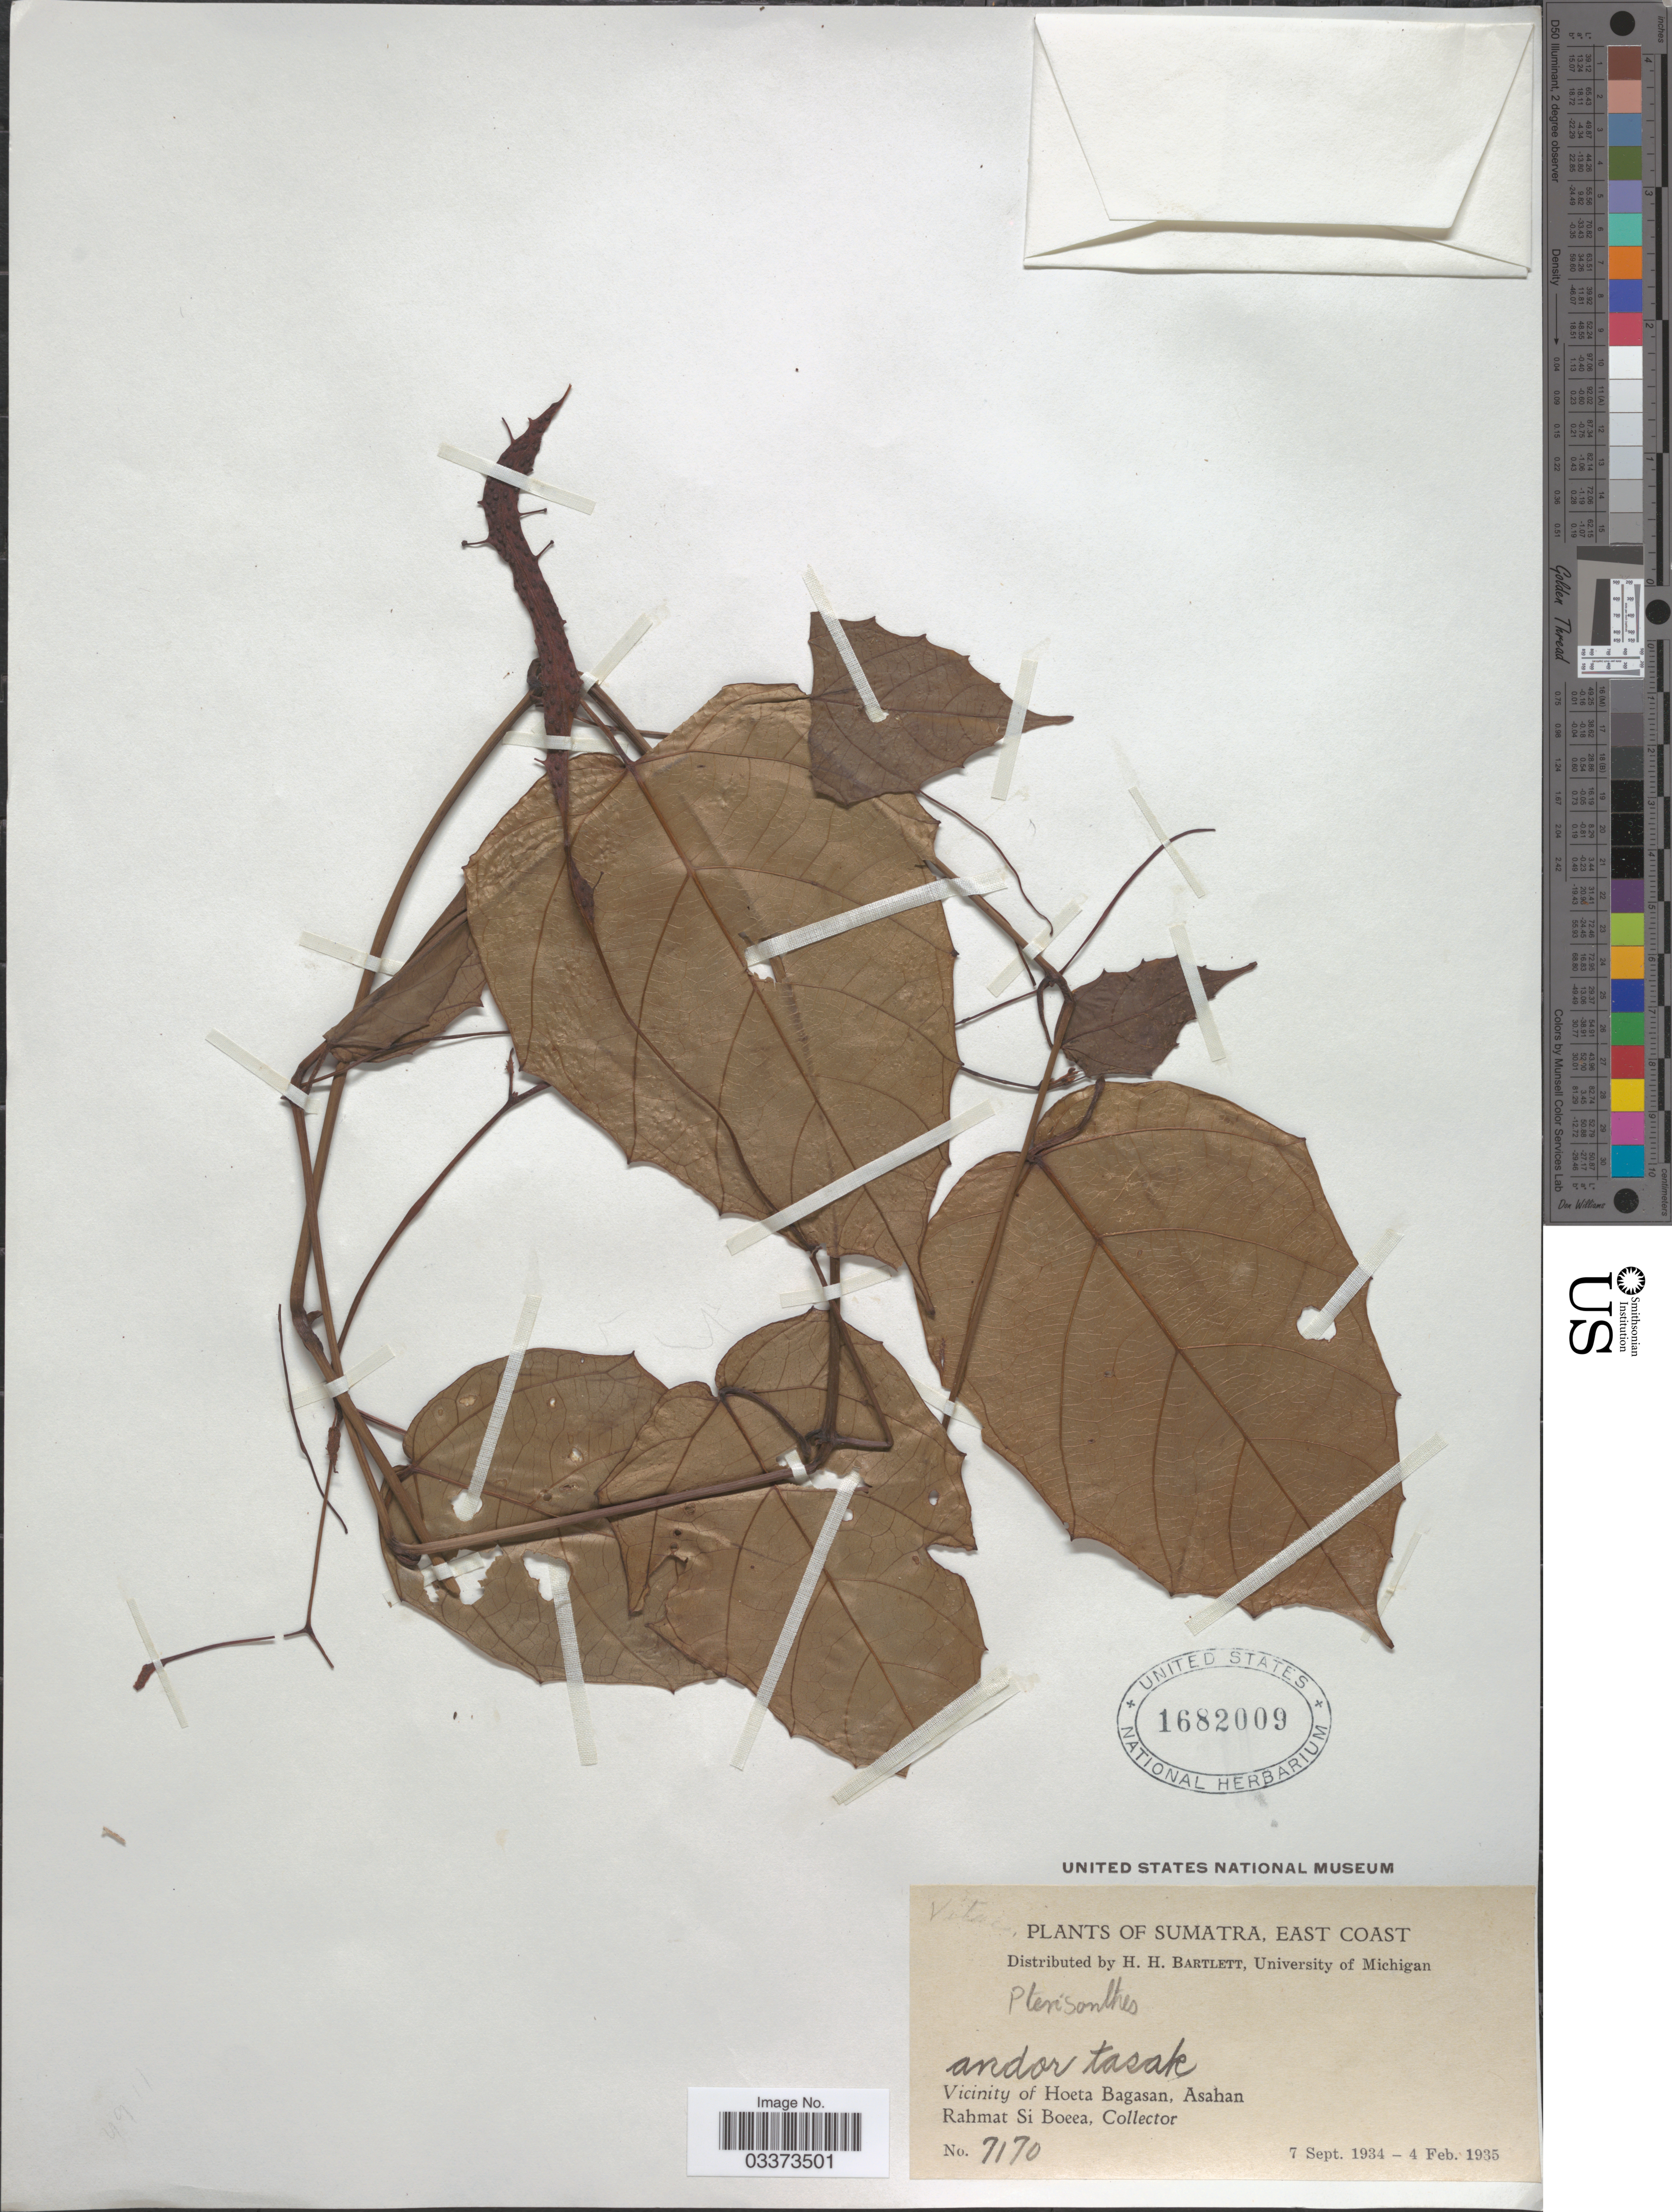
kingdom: Plantae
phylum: Tracheophyta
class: Magnoliopsida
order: Vitales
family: Vitaceae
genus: Pterisanthes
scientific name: Pterisanthes sp.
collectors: Rahmat Si Boeea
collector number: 7170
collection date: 1934-09-07/1935-02-04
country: Indonesia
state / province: Sumatra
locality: East Coast. Vicinity of Hoeta Bagasan, Asahan.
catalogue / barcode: US 1682009